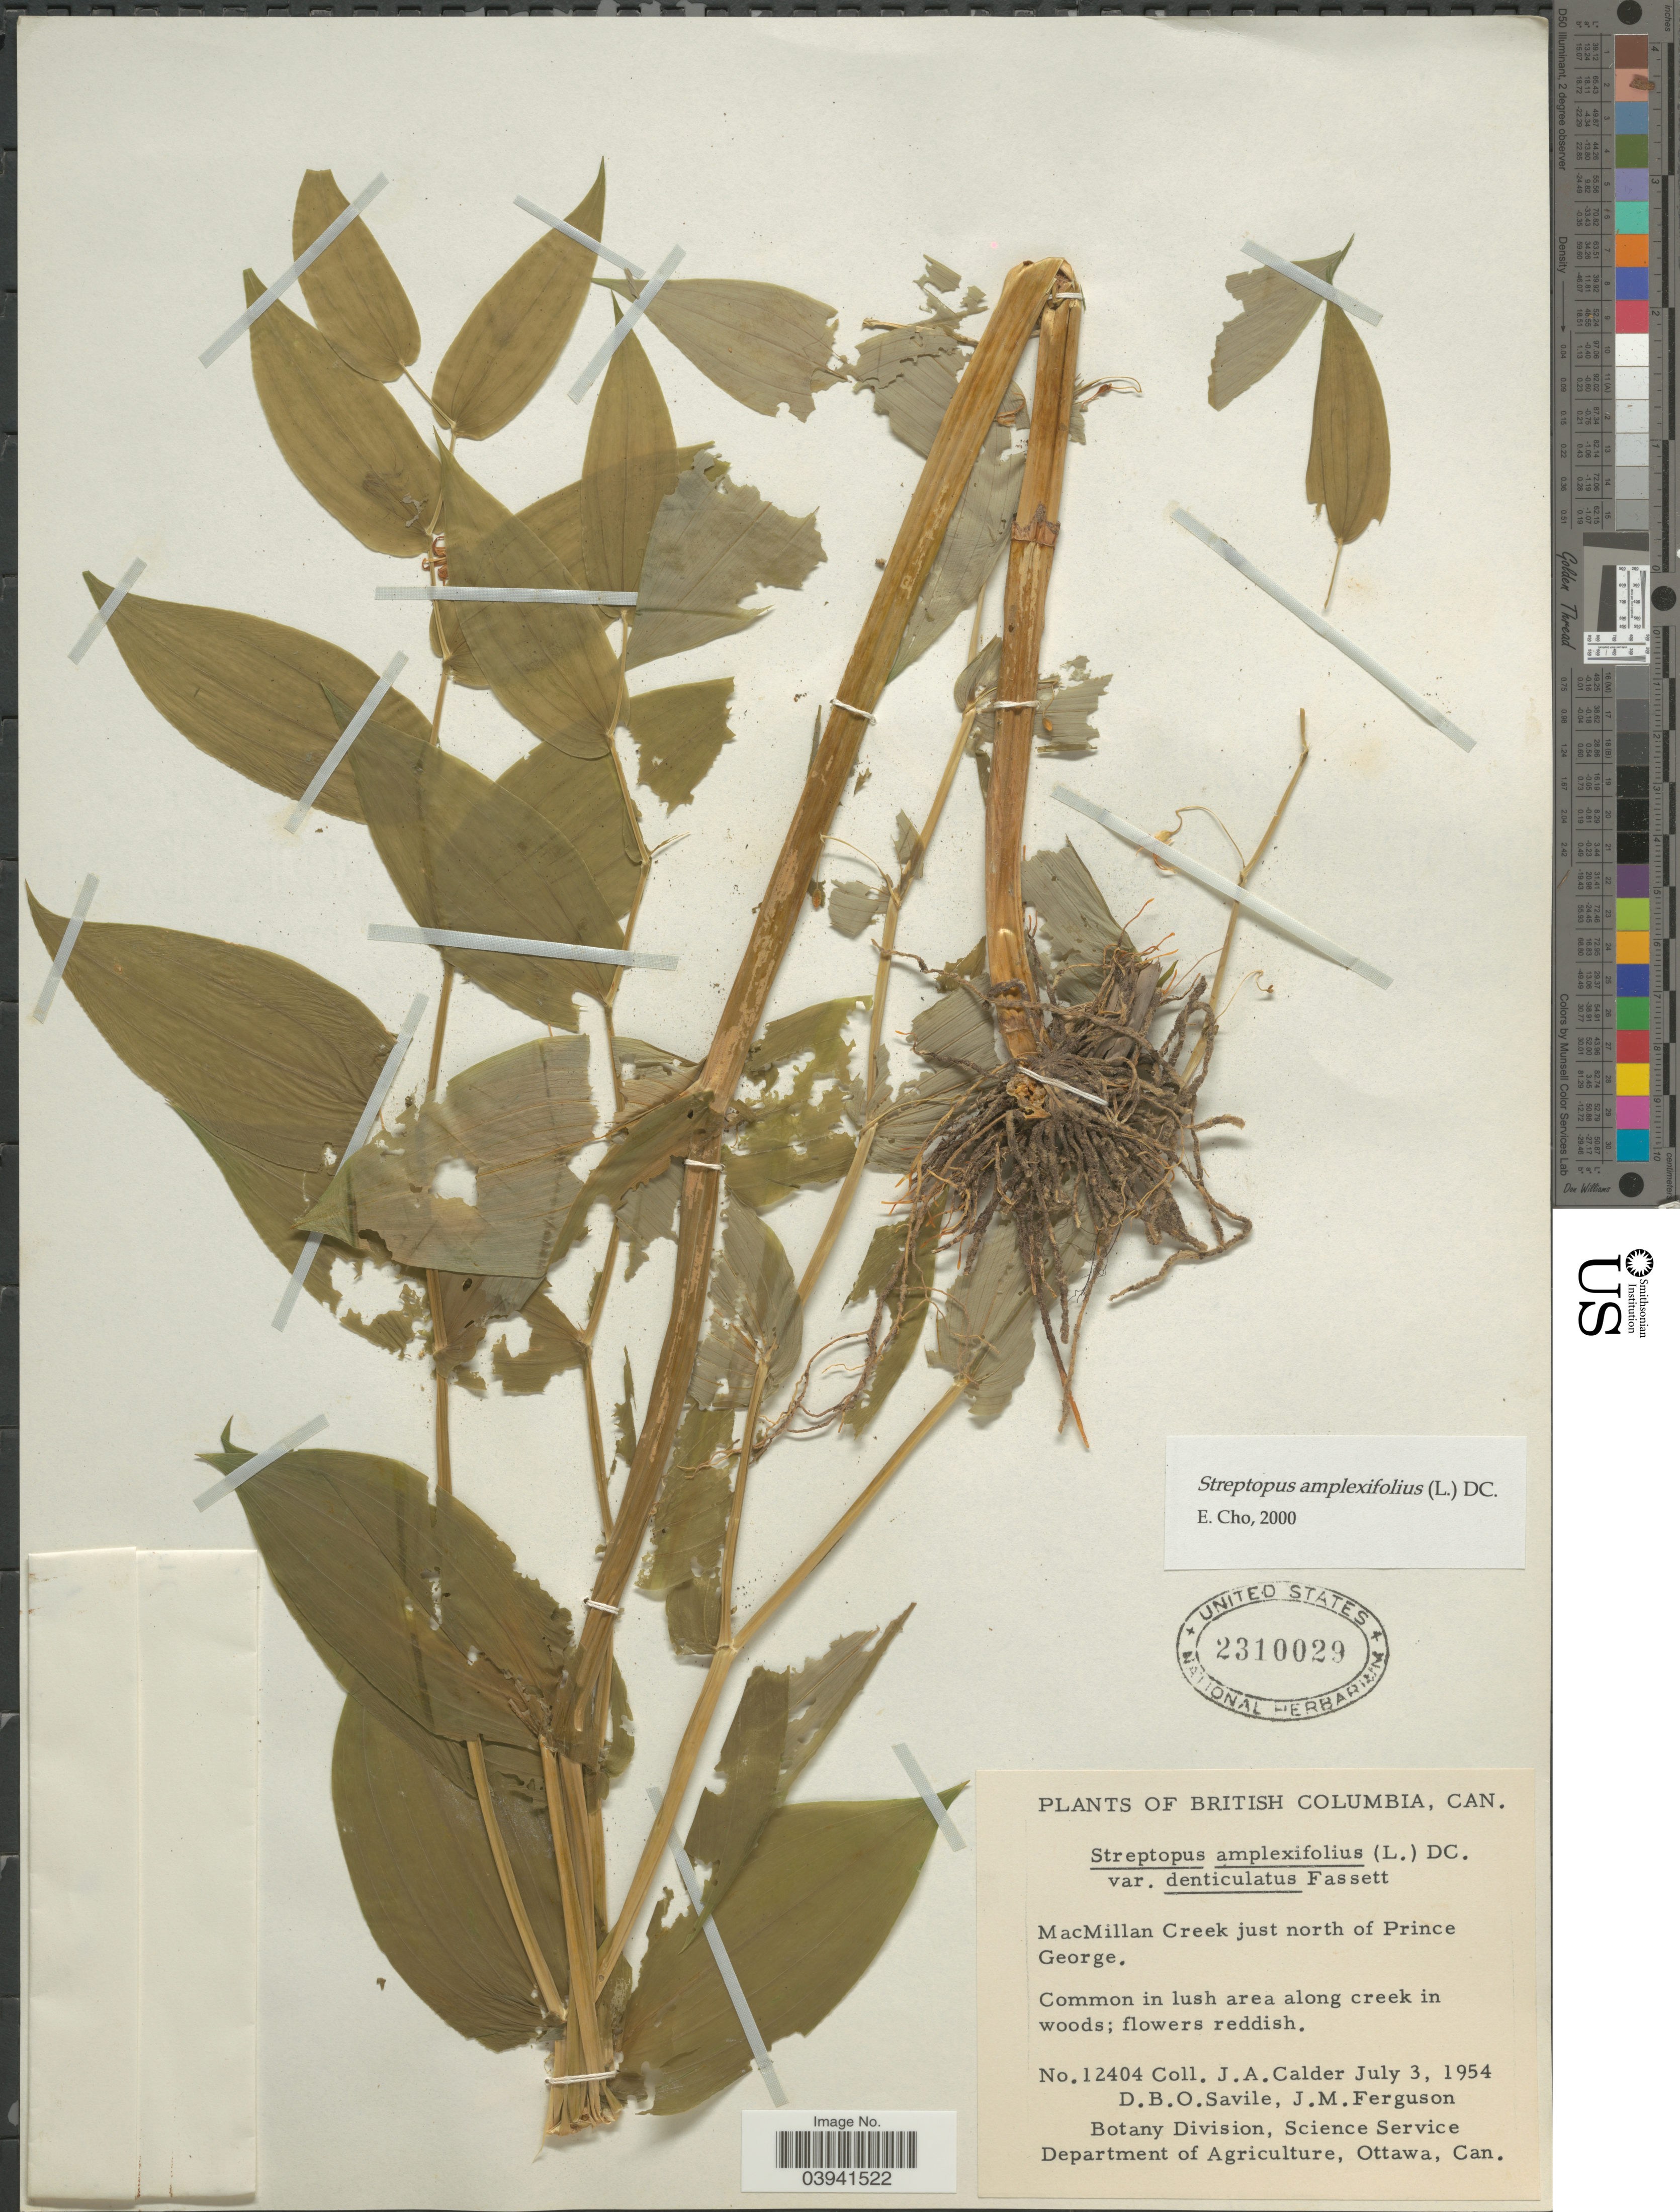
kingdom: Plantae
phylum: Tracheophyta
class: Liliopsida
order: Liliales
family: Liliaceae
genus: Streptopus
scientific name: Streptopus amplexifolius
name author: (L.) DC.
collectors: J. A. Calder, D. Savile & J. M. Ferguson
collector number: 12404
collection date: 1954-07-03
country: Canada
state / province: British Columbia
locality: MacMillan Creek just north of Prince George.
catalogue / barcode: US 2310029